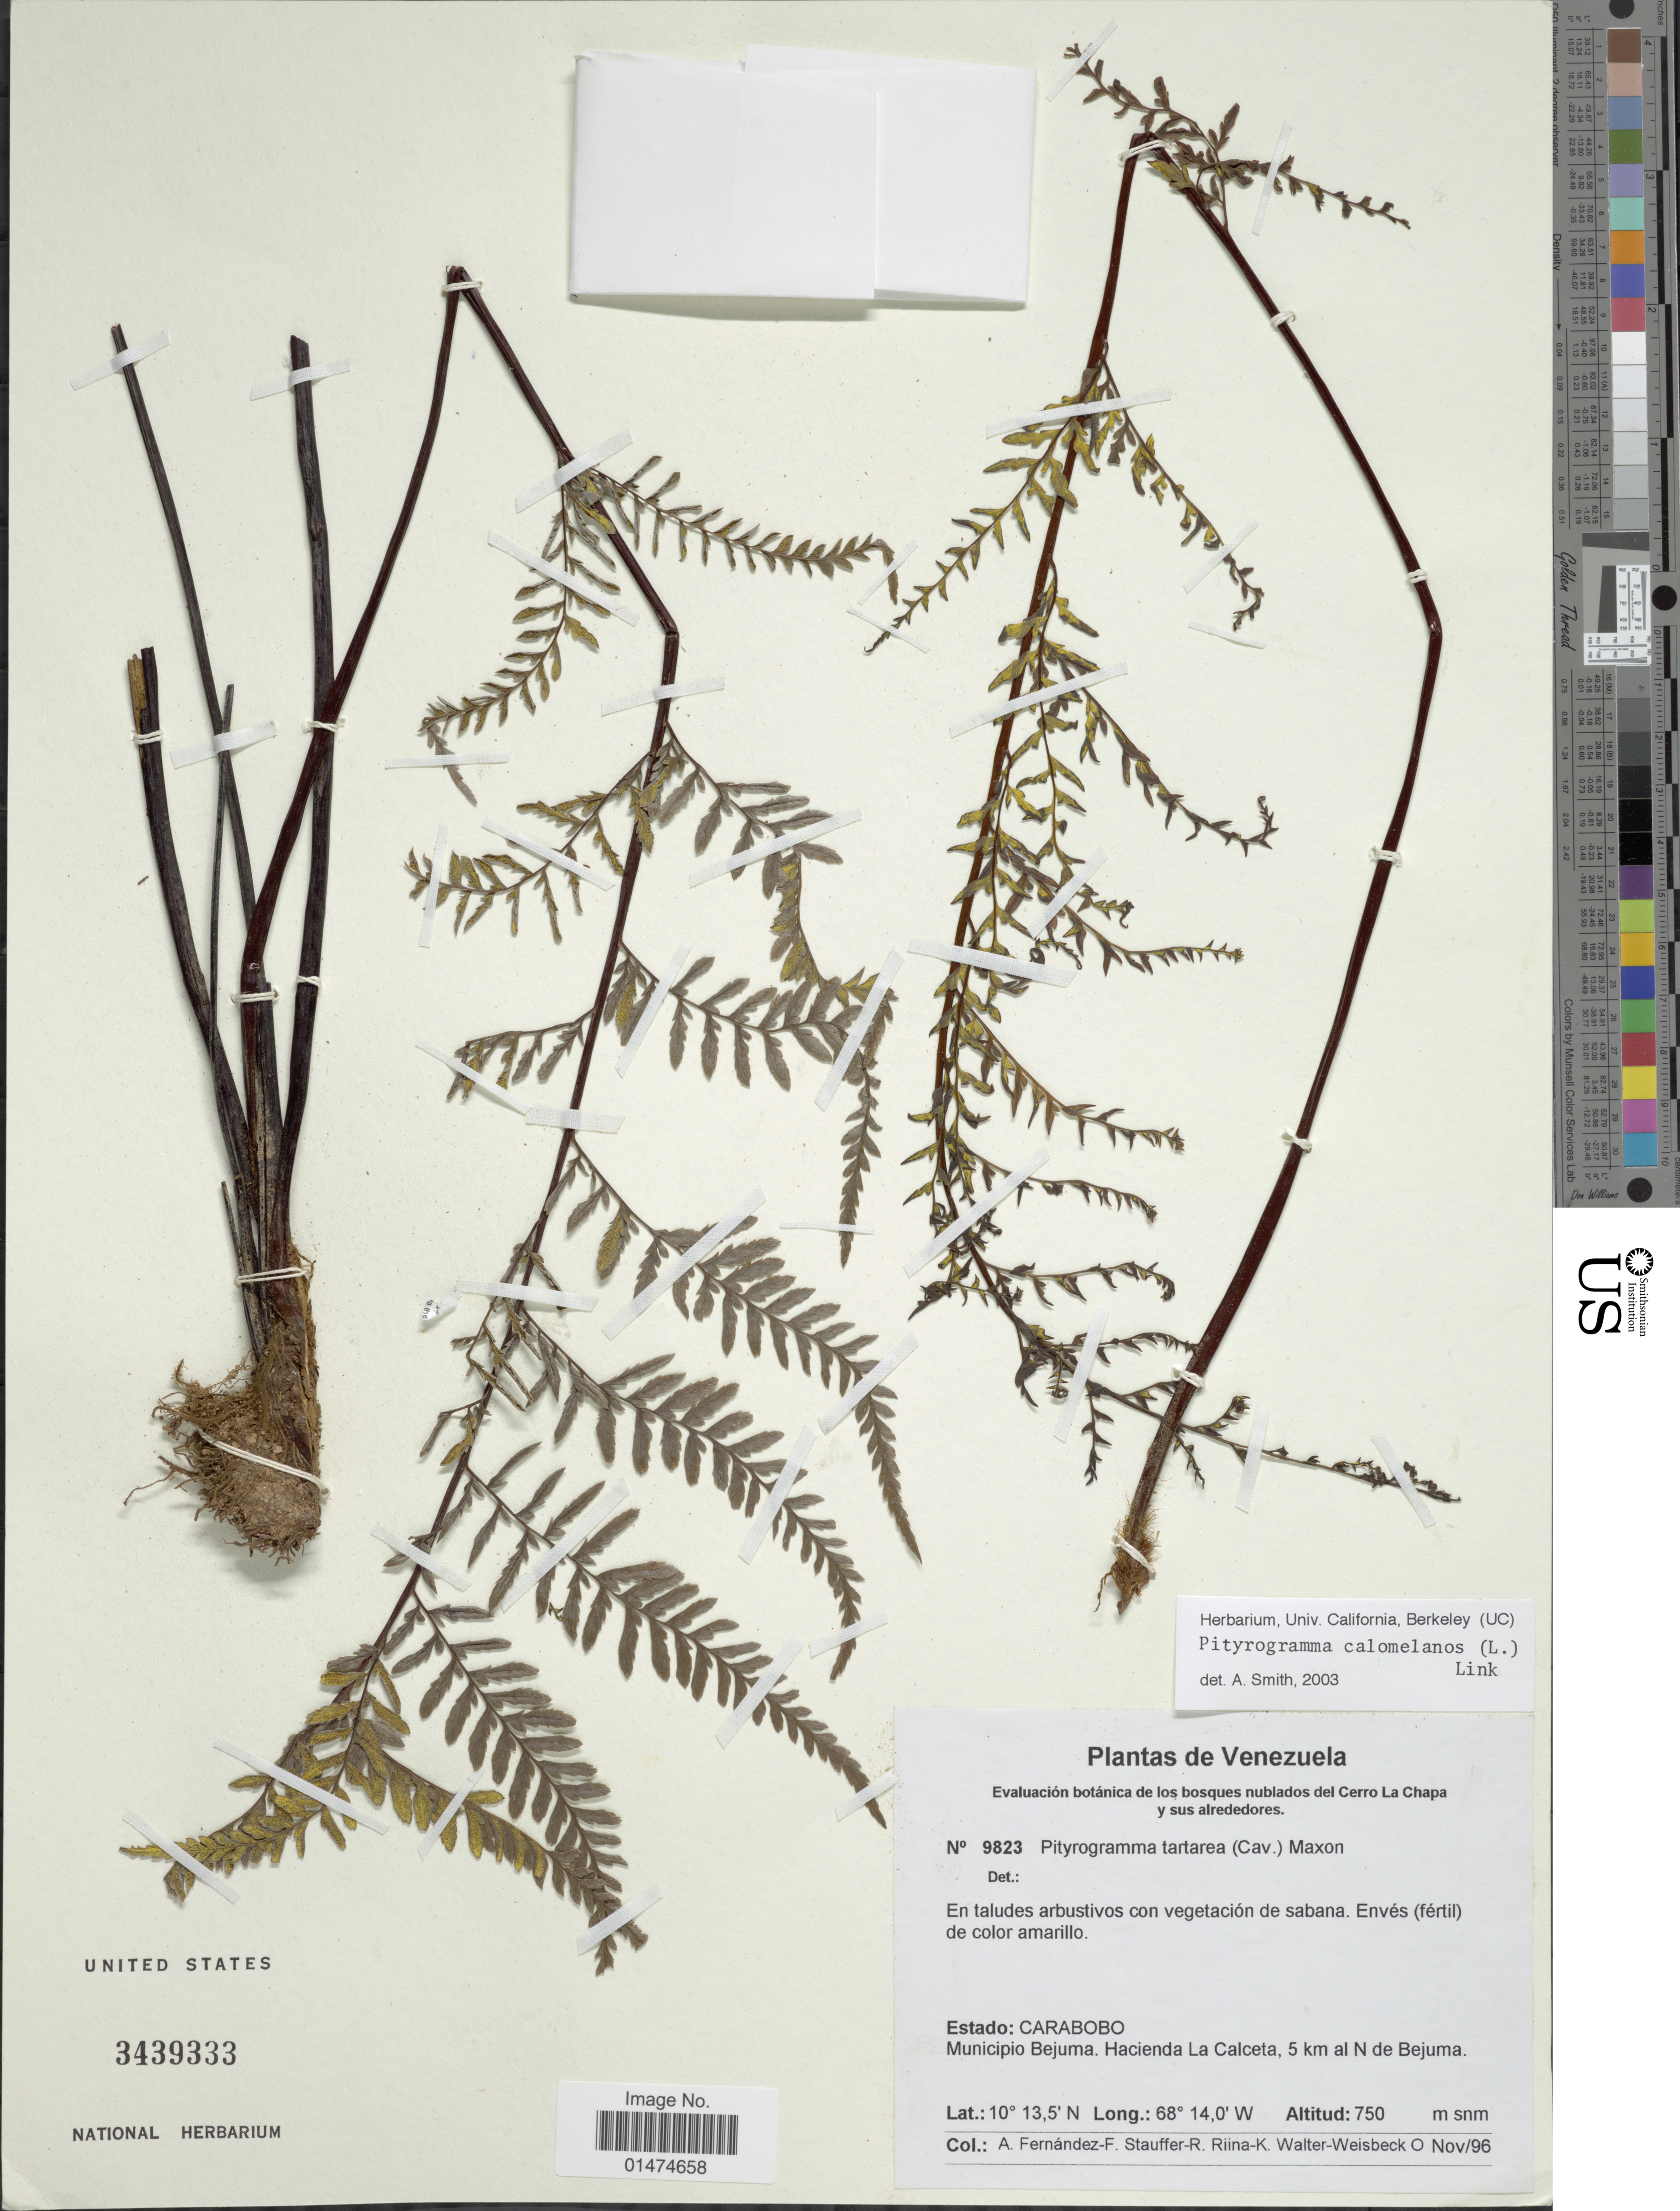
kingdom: Plantae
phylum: Tracheophyta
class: Polypodiopsida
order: Polypodiales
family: Pteridaceae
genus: Pityrogramma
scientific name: Pityrogramma calomelanos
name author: (L.) Link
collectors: A. Fernández F., R. Stauffer, K. Riina & O. Walter-Weisbeck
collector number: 9823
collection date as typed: Transcribed d/m/y: /11/96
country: Venezuela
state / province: Carabobo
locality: Municipio Bejuma. Hacienda La Calceta, 5 km al N de Bejuma.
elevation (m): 750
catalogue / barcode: US 3439333